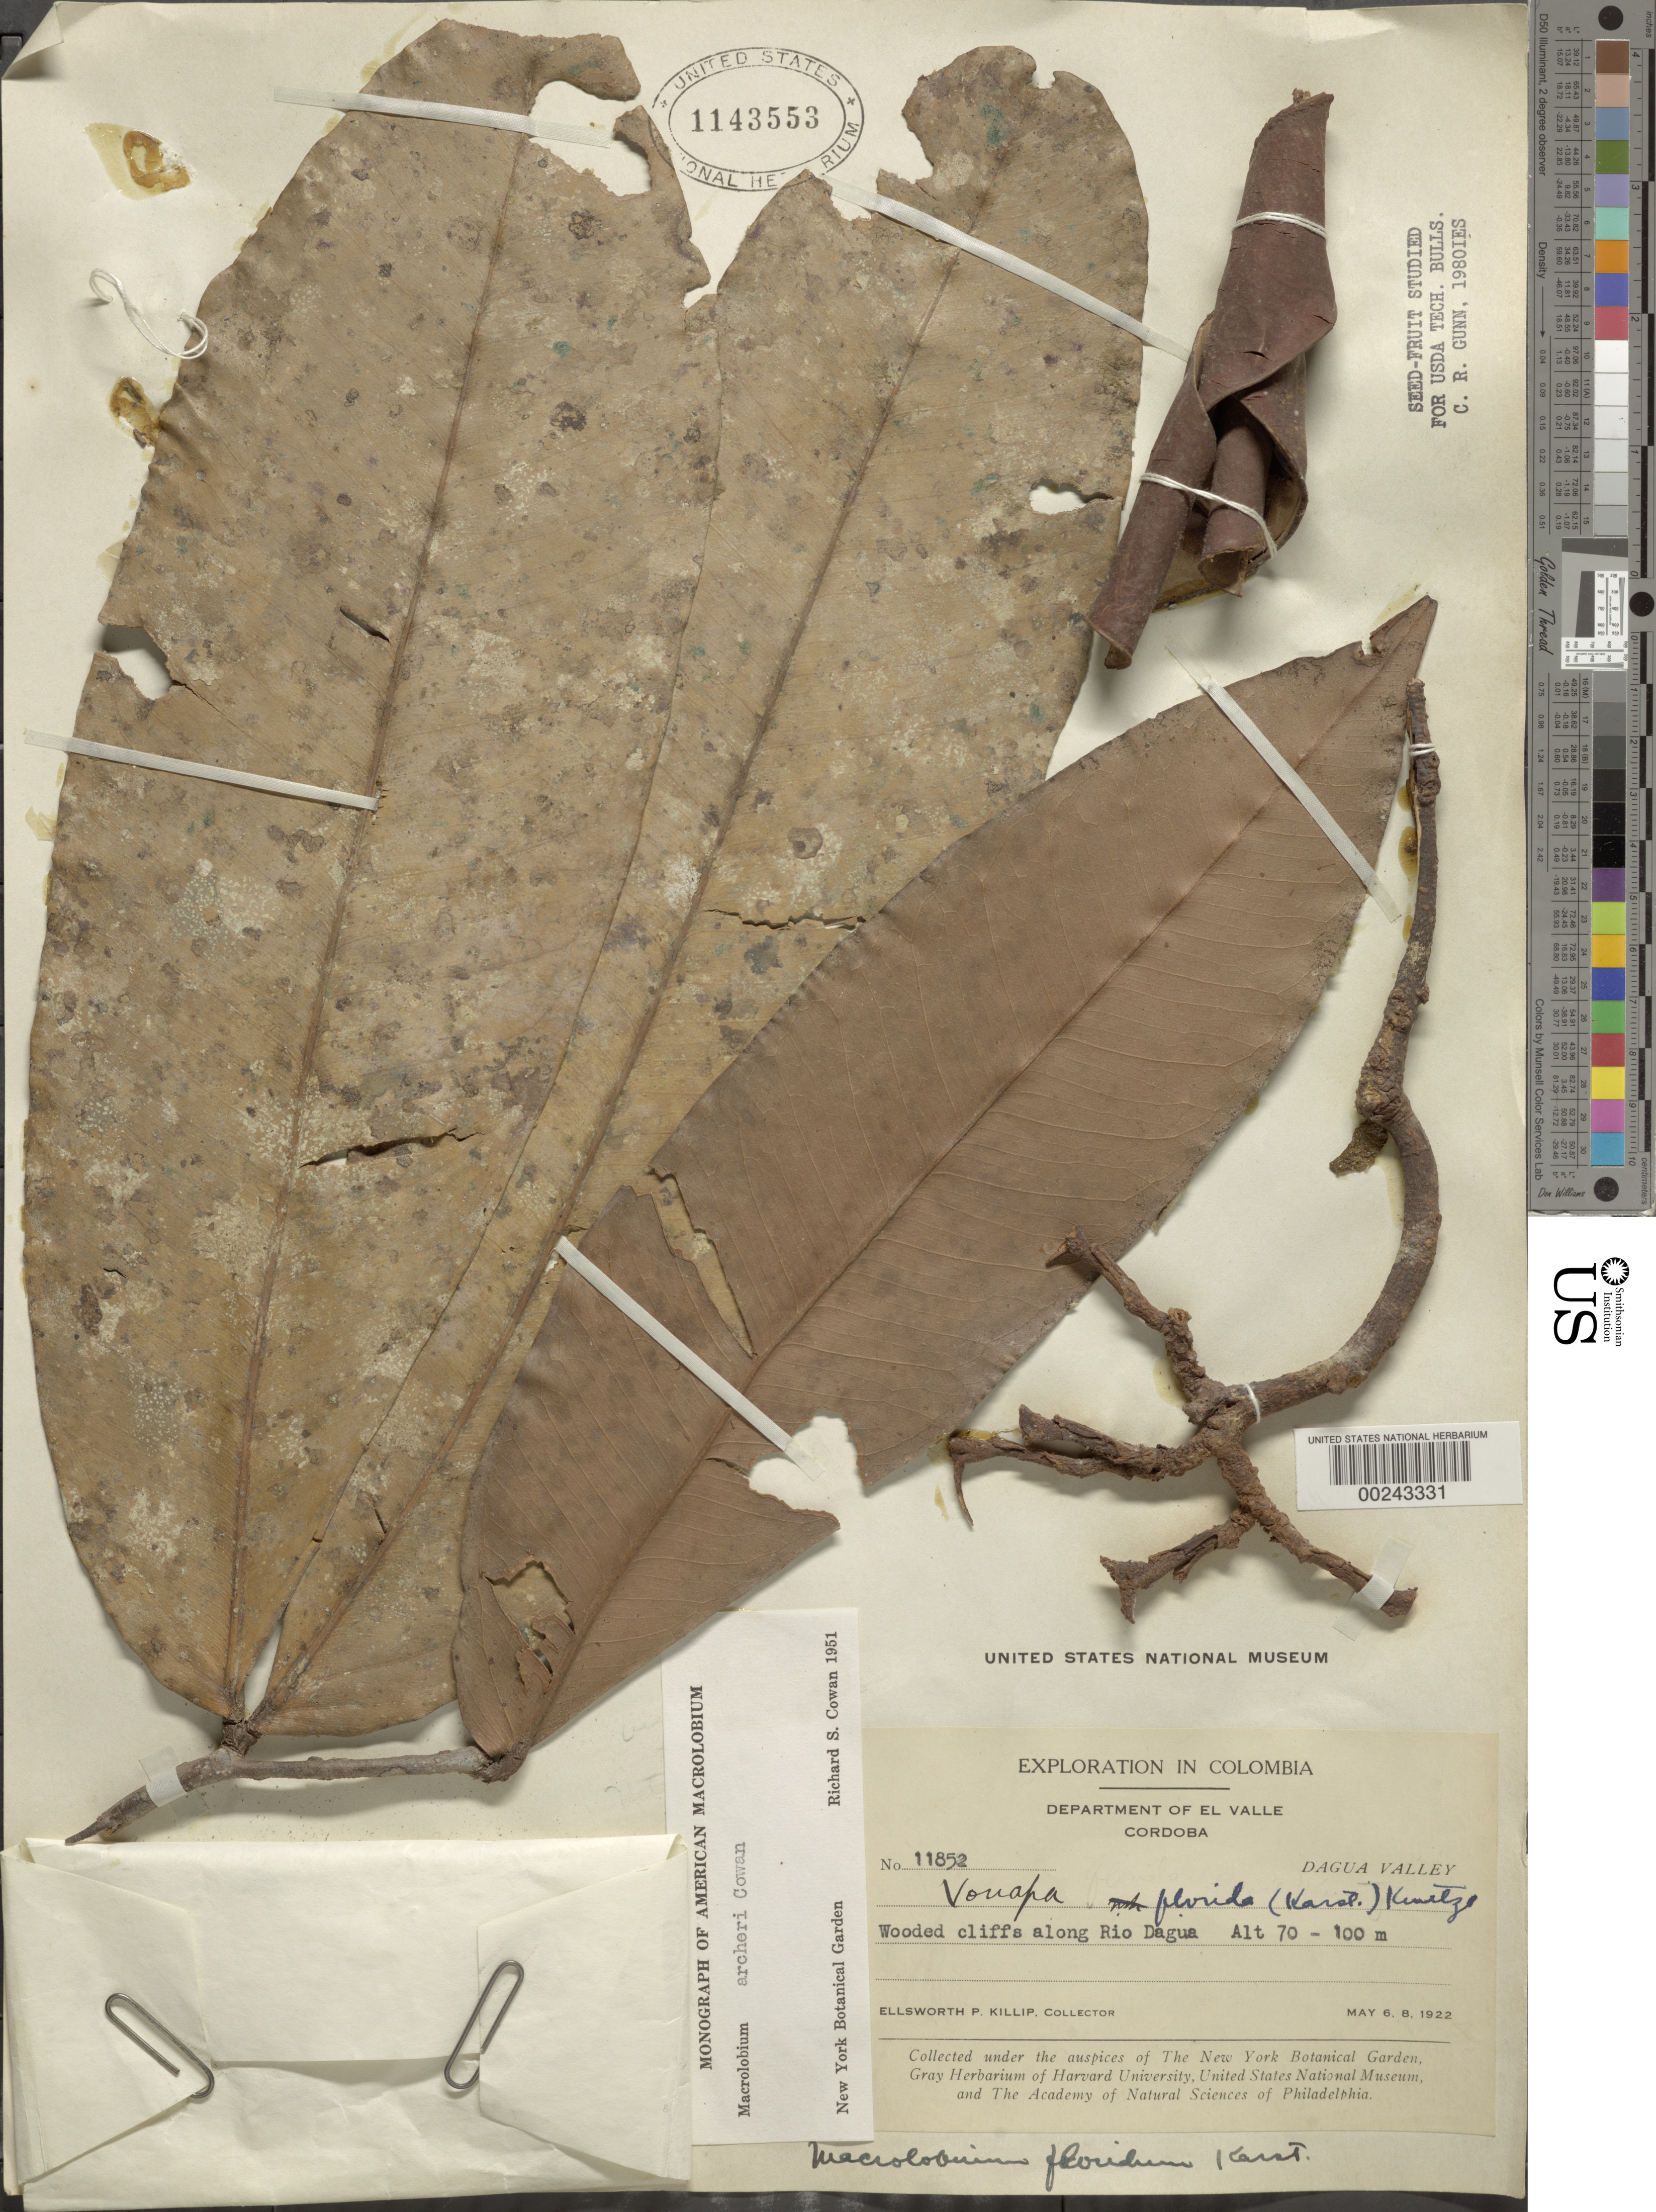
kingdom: Plantae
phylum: Tracheophyta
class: Magnoliopsida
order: Fabales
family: Fabaceae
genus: Macrolobium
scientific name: Macrolobium archeri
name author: R.S. Cowan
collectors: E. P. Killip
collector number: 11852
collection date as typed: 06 May 1922 and 08 May 1922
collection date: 1922-05-06,1922-05-08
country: Colombia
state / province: Valle del Cauca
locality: Cordoba, along Rio Dagua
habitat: Wooded cliffs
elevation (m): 70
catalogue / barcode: US 1143553